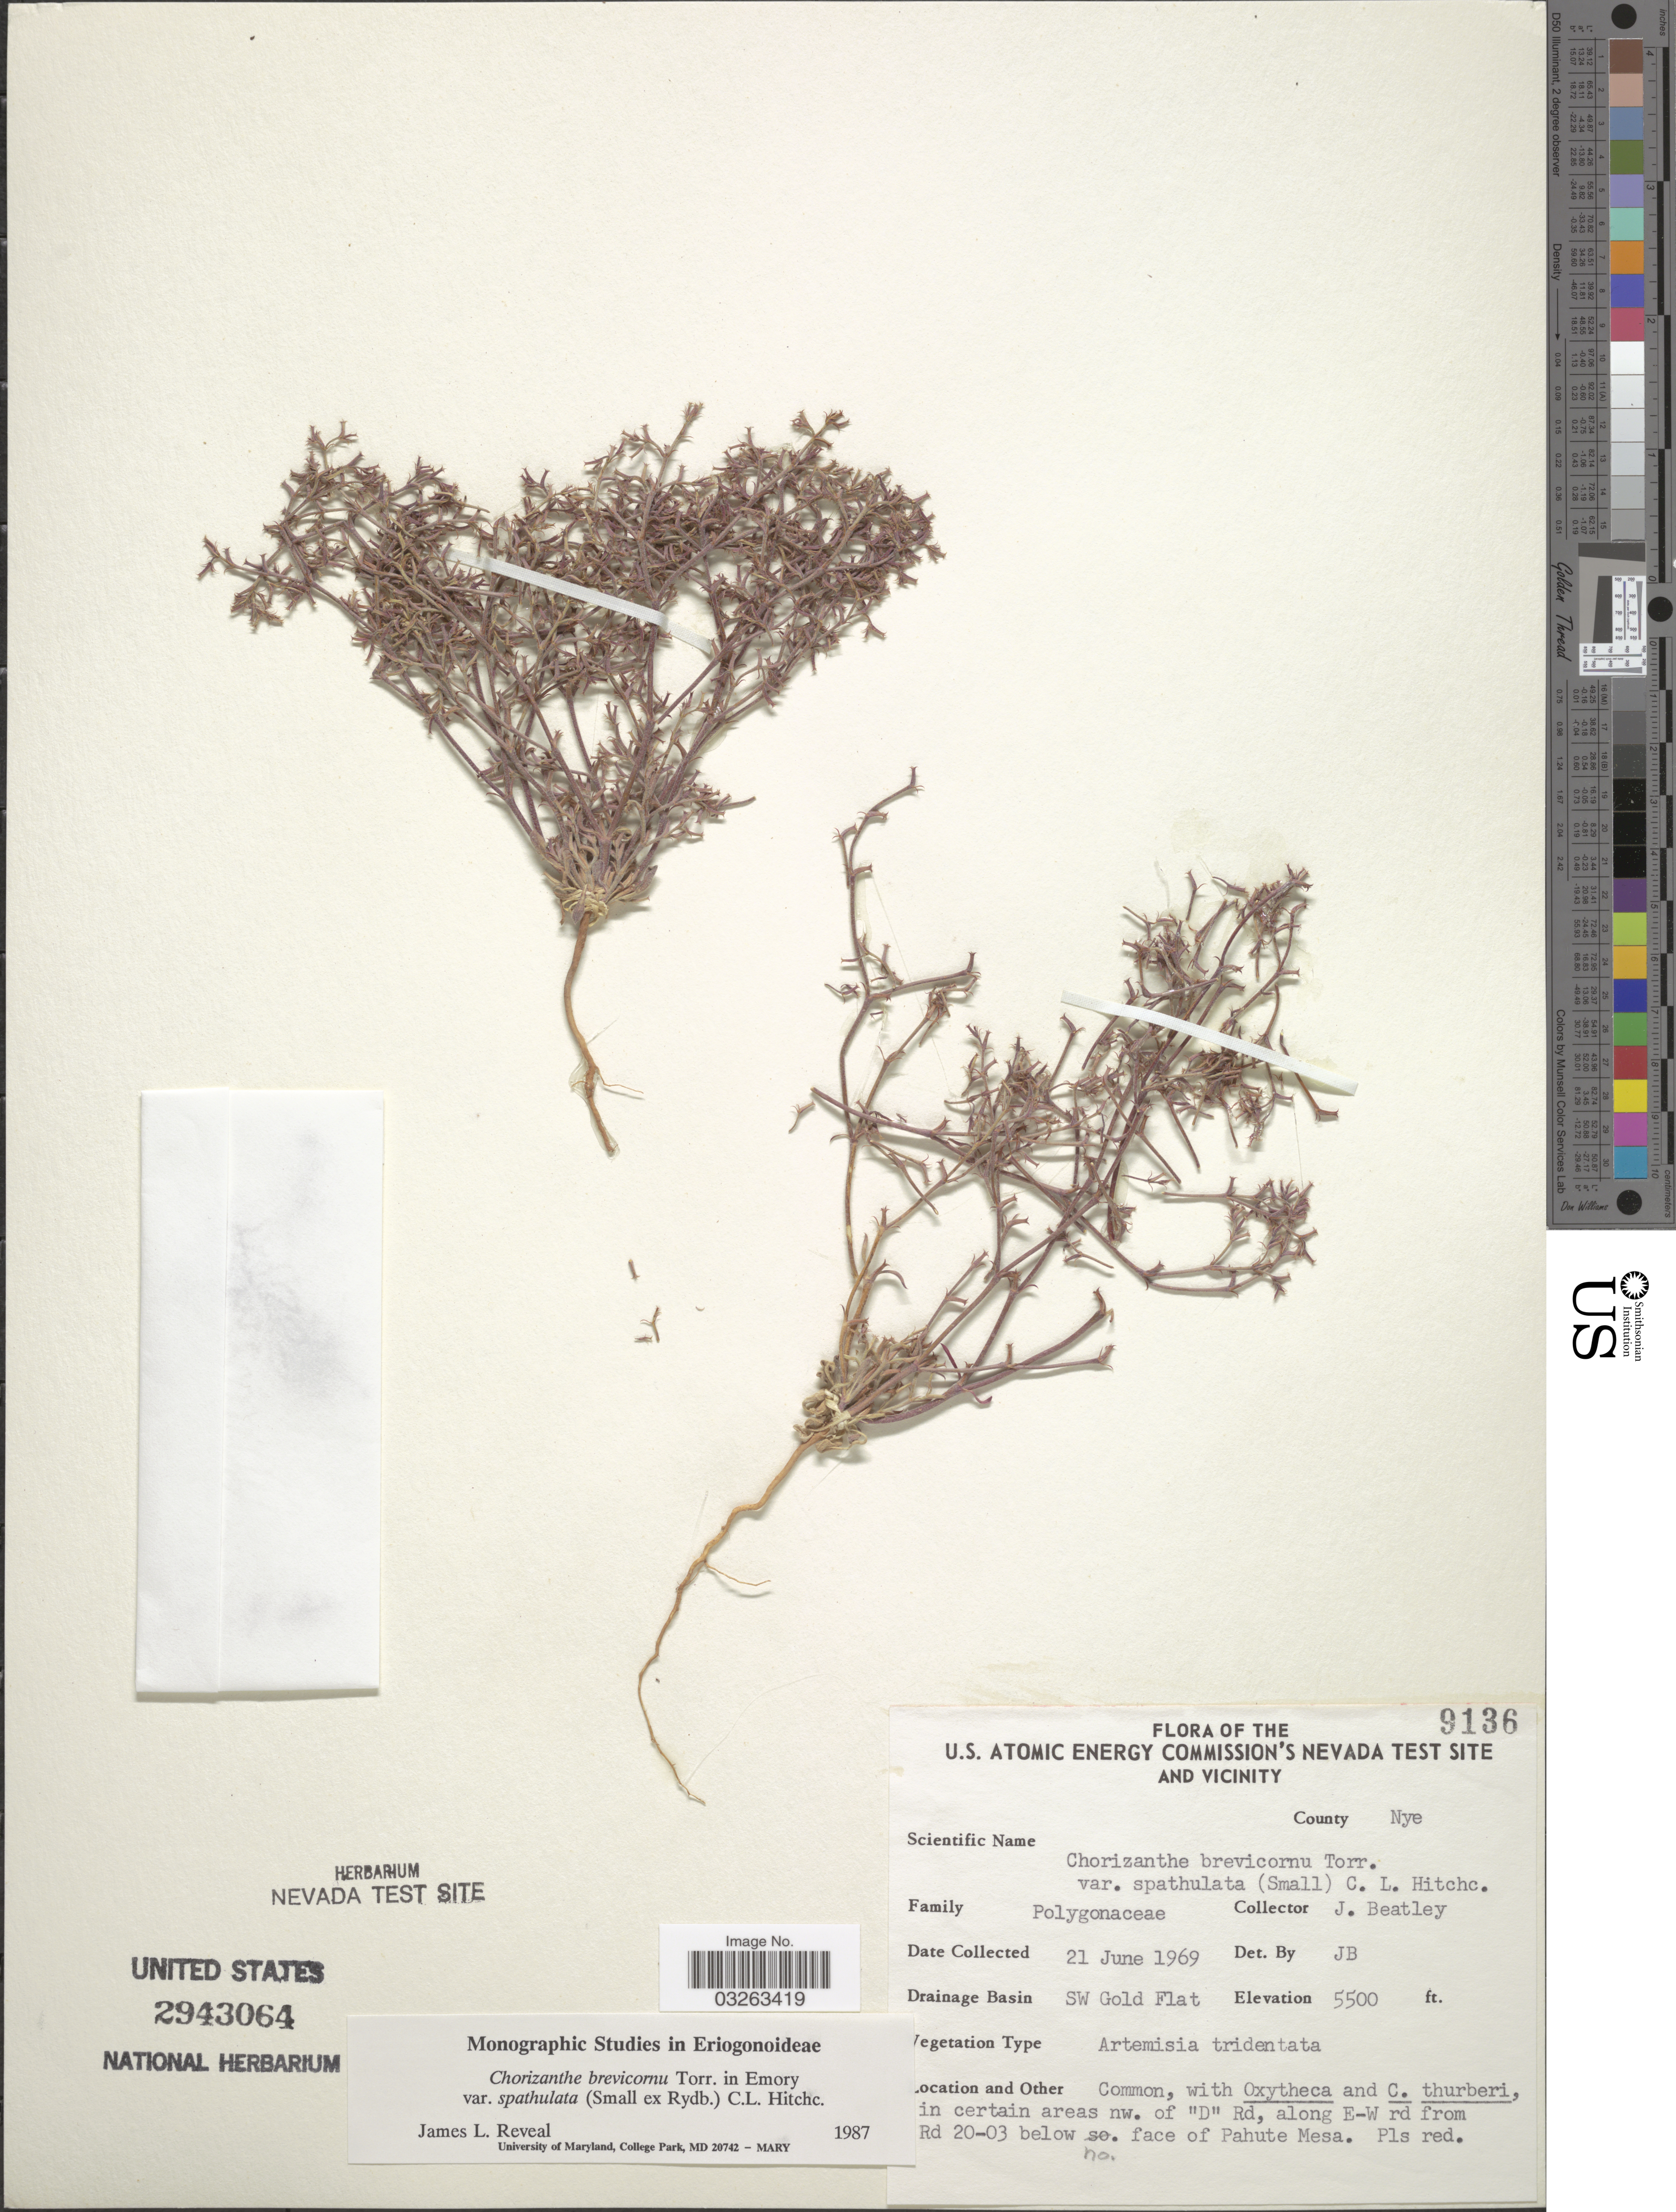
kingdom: Plantae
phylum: Tracheophyta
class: Magnoliopsida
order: Caryophyllales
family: Polygonaceae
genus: Chorizanthe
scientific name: Chorizanthe brevicornu var. spathulata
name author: (Small ex Rydb.) C.L. Hitchc.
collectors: J. C. Beatley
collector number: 9136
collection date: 1969-06-21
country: United States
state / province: Nevada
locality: U.S. Atomic Energy Commission's Nevada Test Site and Vicinity. County Nye. Drainage Basin SW Gold Flat. In certain areas nw. of "D" Rd, along E-W rd from RD 20-03 below no. face of Pahute Mesa.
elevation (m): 1676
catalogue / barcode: US 2943064